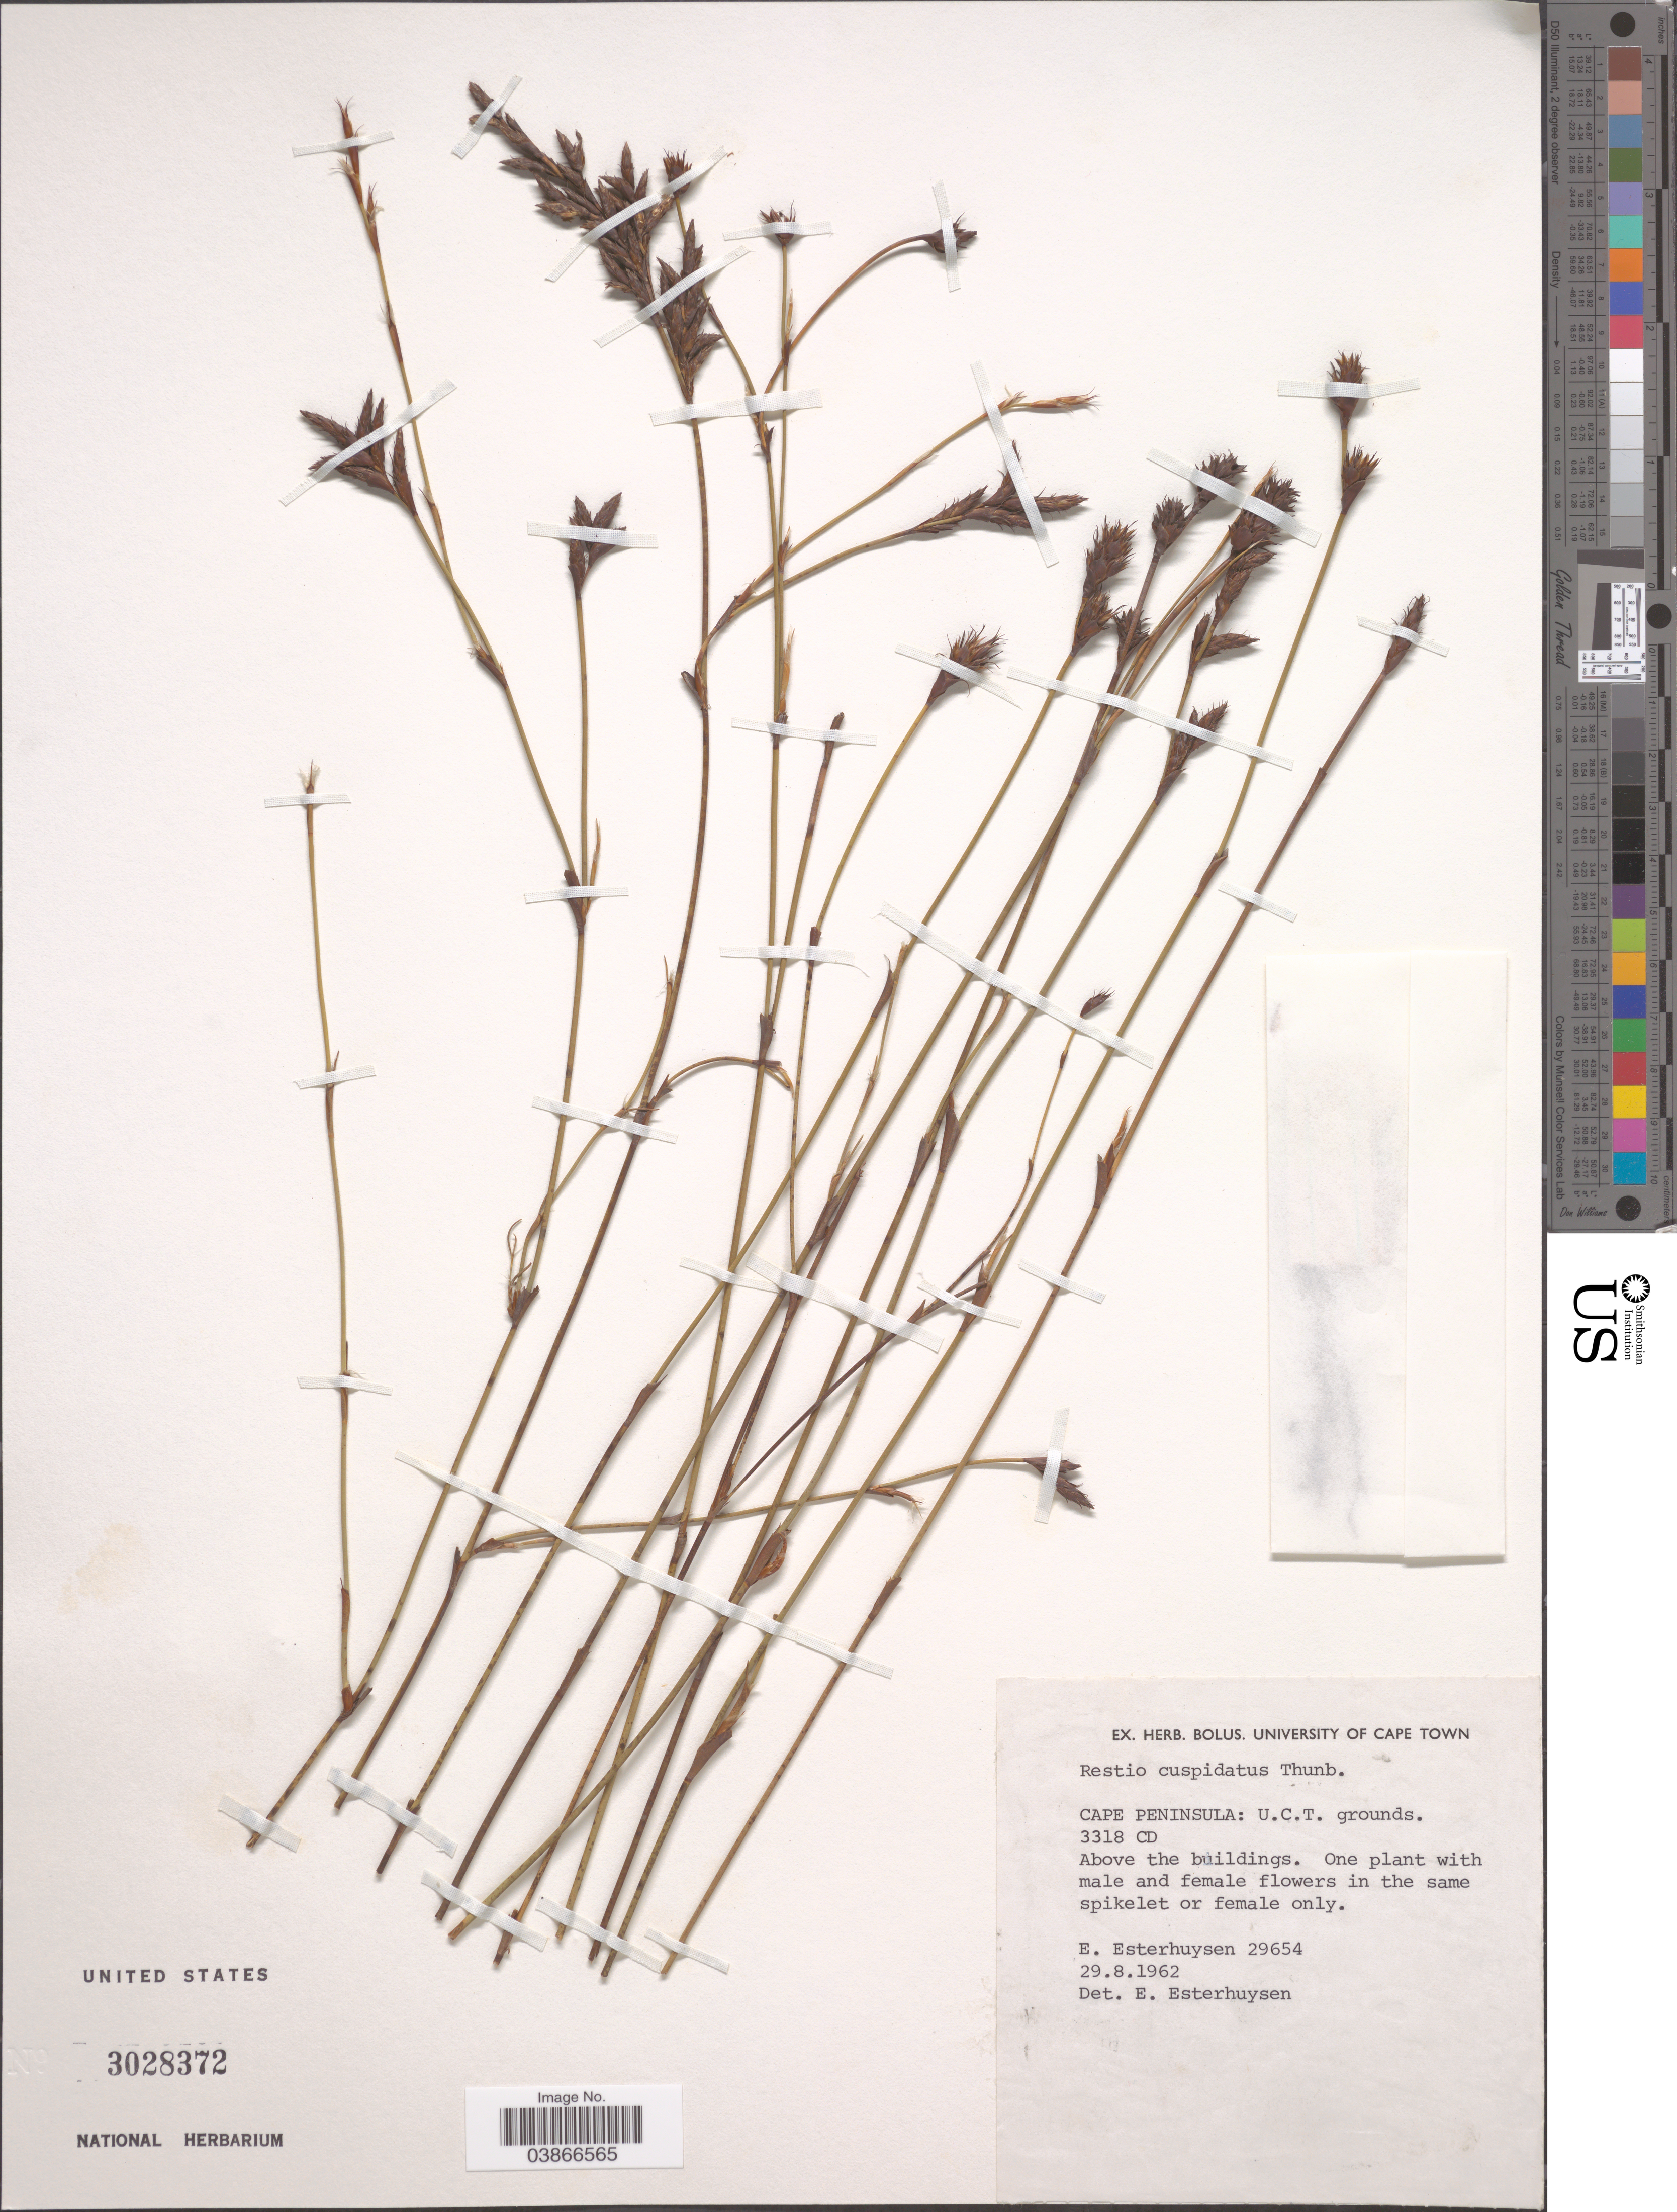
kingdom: Plantae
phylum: Tracheophyta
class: Liliopsida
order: Poales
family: Restionaceae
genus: Restio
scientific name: Restio cuspidatus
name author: Thunb.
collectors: E. E. Esterhuysen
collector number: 29654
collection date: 1962-08-29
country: South Africa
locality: Cape Peninsula: U.C.T. ground 3318 CD.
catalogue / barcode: US 3028372